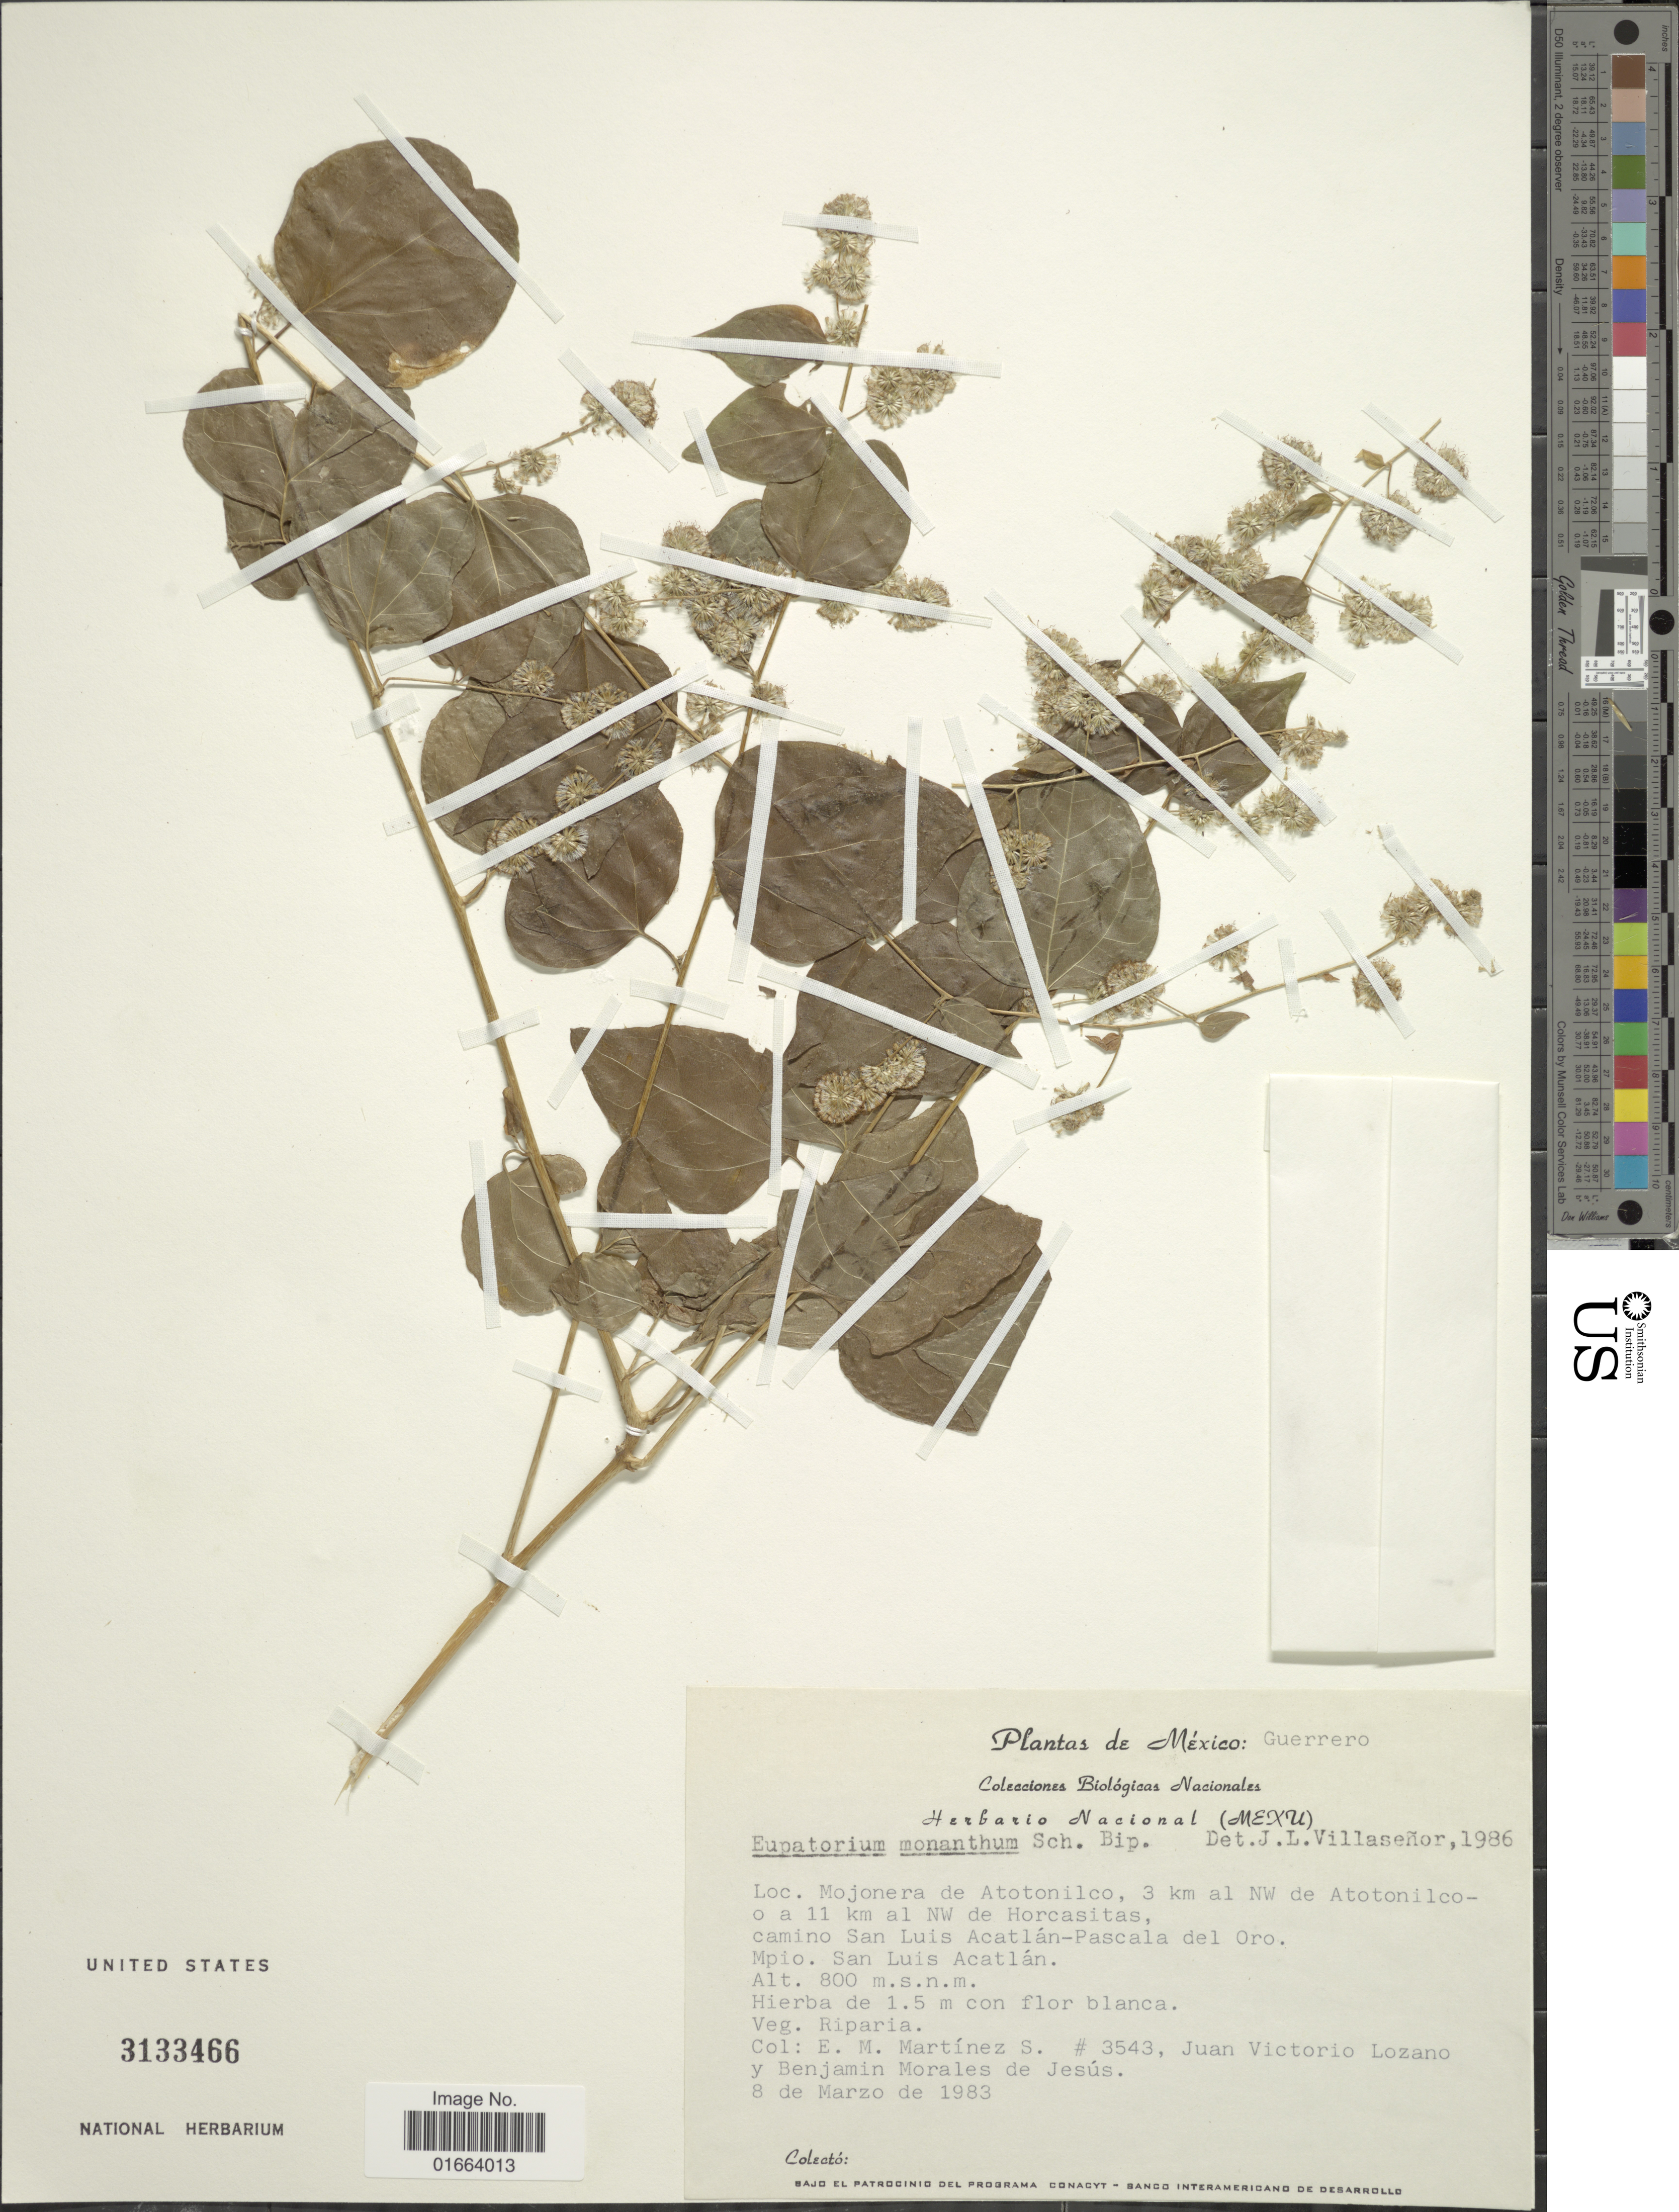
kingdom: Plantae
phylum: Tracheophyta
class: Magnoliopsida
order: Asterales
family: Asteraceae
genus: Neohintonia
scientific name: Neohintonia monantha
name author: (Sch. Bip.) R.M. King & H. Rob.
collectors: E. M. Martínez S., J. Lozano & B. Morales de Jesus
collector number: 3543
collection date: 1983-03-08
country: Mexico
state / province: Guerrero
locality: Mojonera de Atotonilco, 3 km al NW de Atotonilco-o a 11 km al NW de Horcasitas, camino San Luis Acatlán-Pascala del Oro. Mpio. San Luis Acatlán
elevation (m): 800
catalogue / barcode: US 3133466